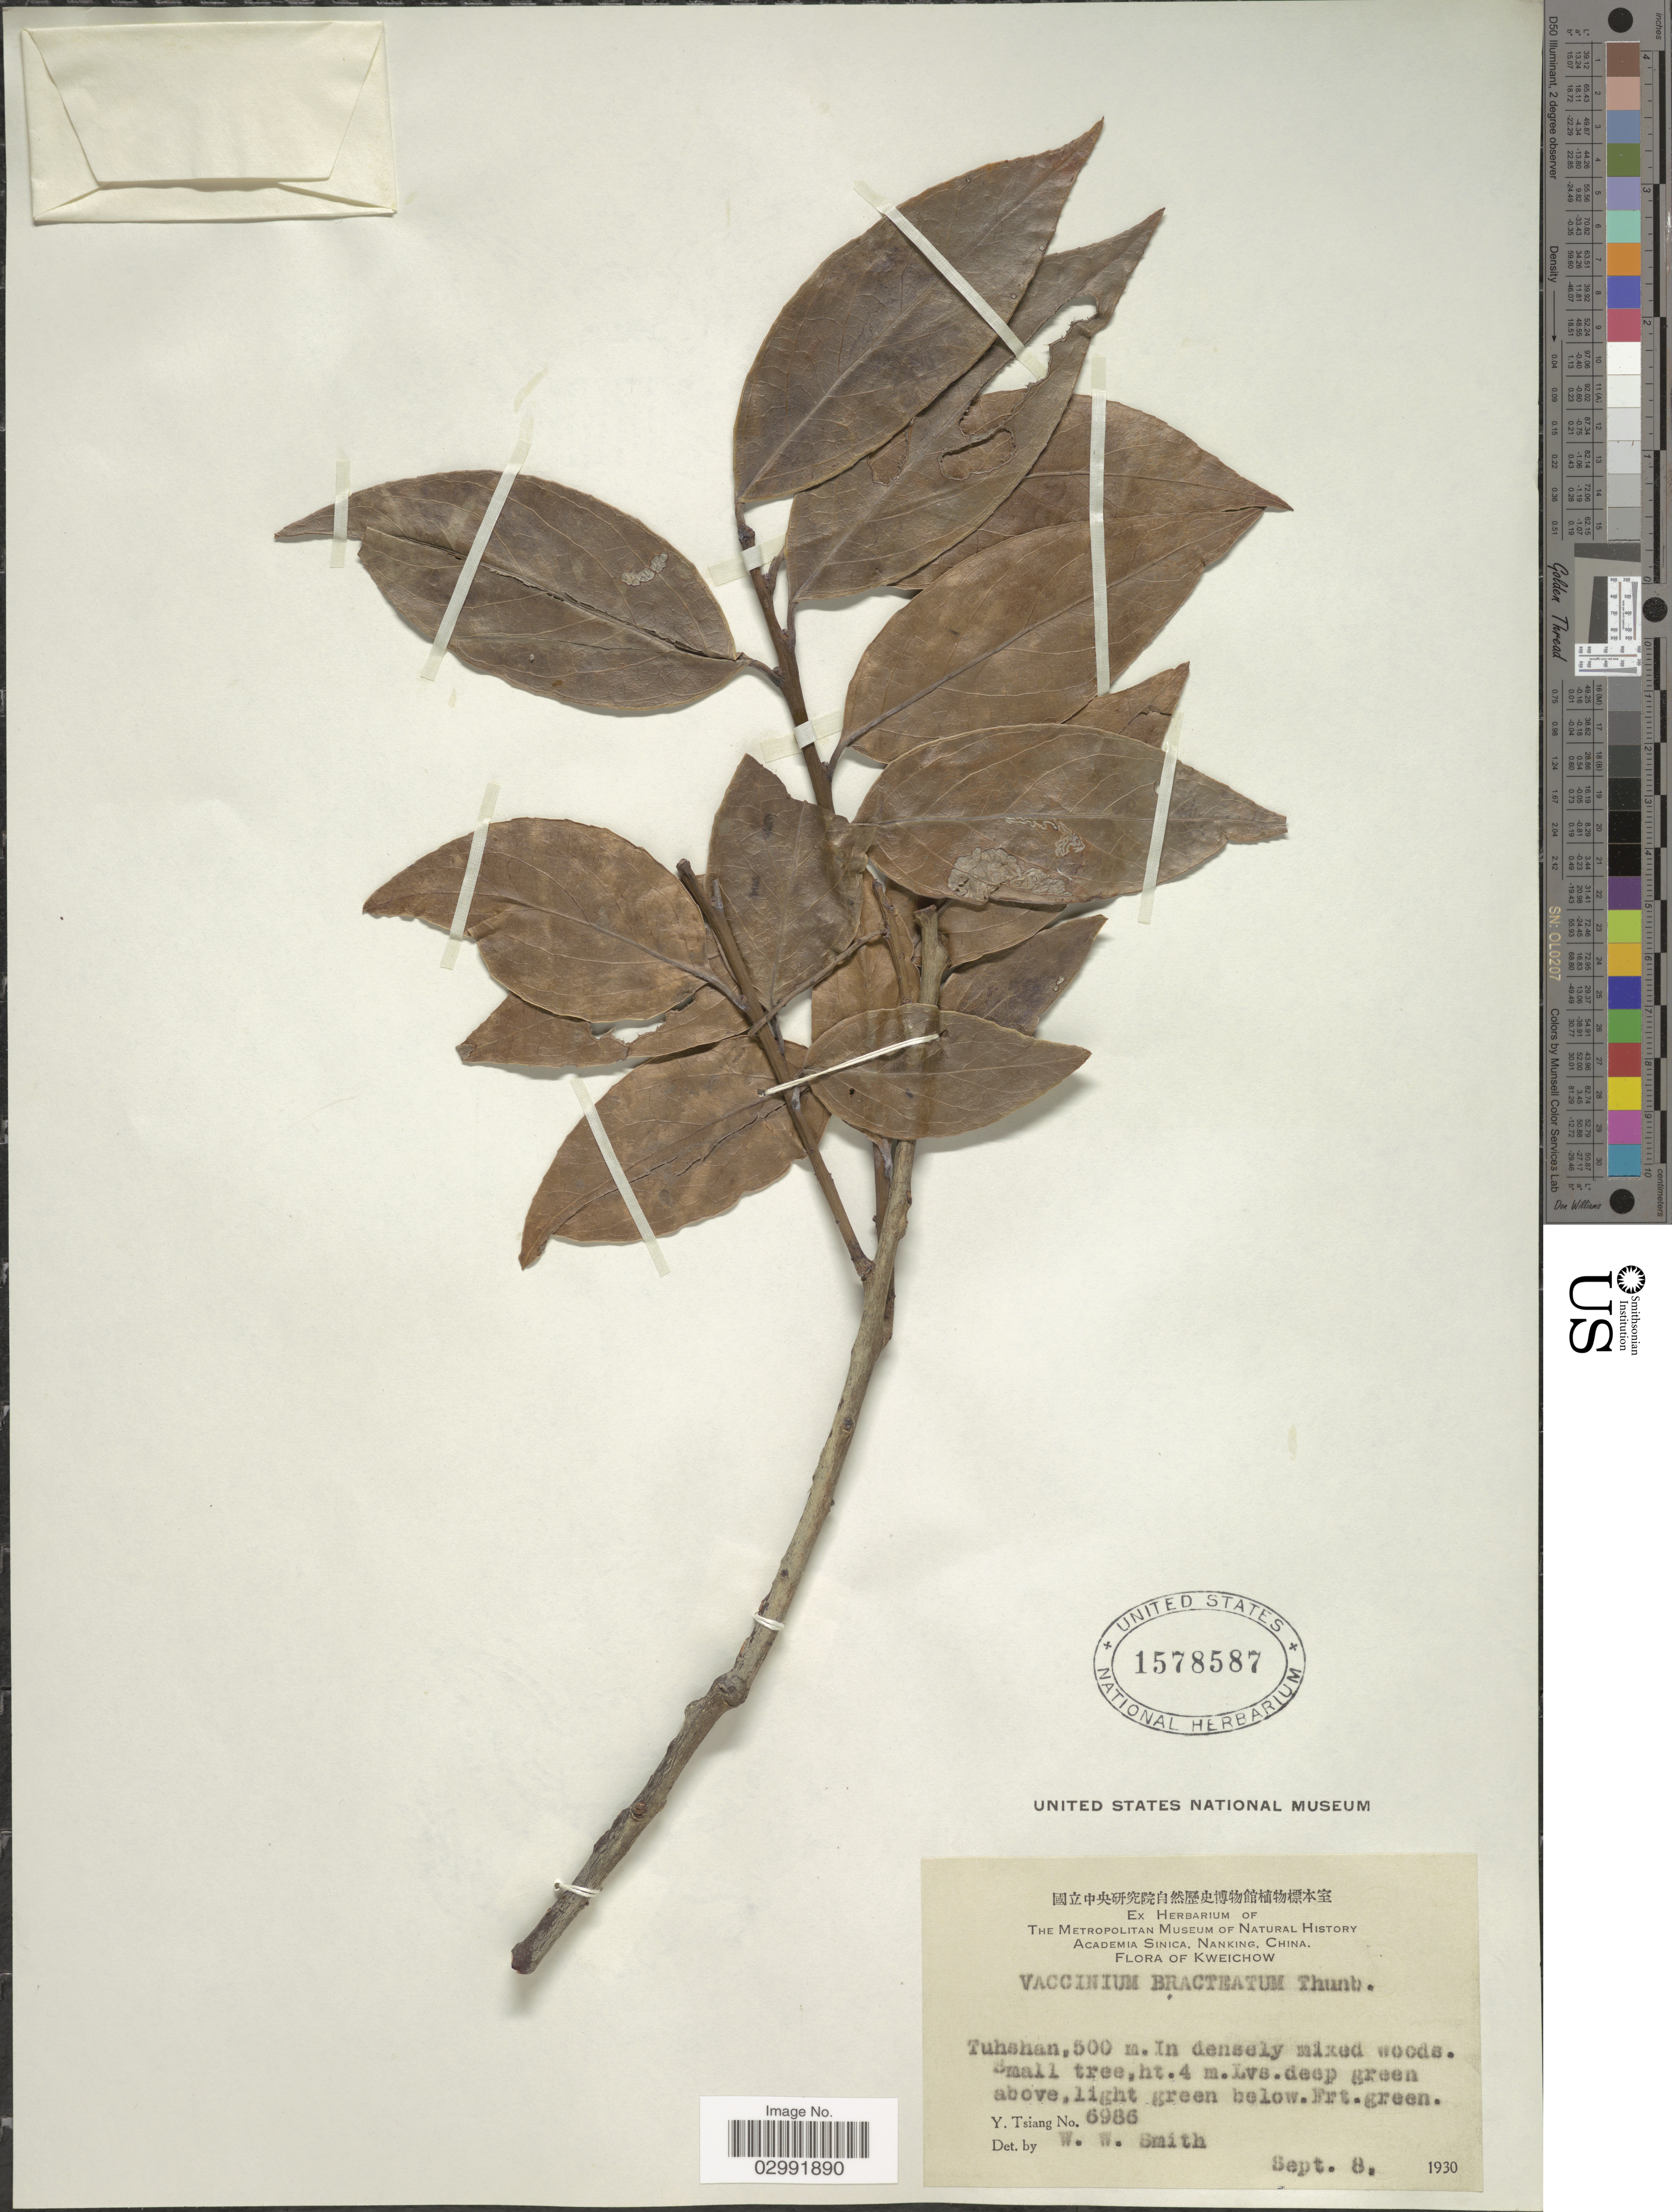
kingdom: Plantae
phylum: Tracheophyta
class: Magnoliopsida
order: Ericales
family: Ericaceae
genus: Vaccinium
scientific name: Vaccinium bracteatum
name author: Thunb.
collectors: Y. Tsiang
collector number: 6986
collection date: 1930-09-08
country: China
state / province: Guizhou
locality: Kweichow. Tuhshan.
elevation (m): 500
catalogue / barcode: US 1578587